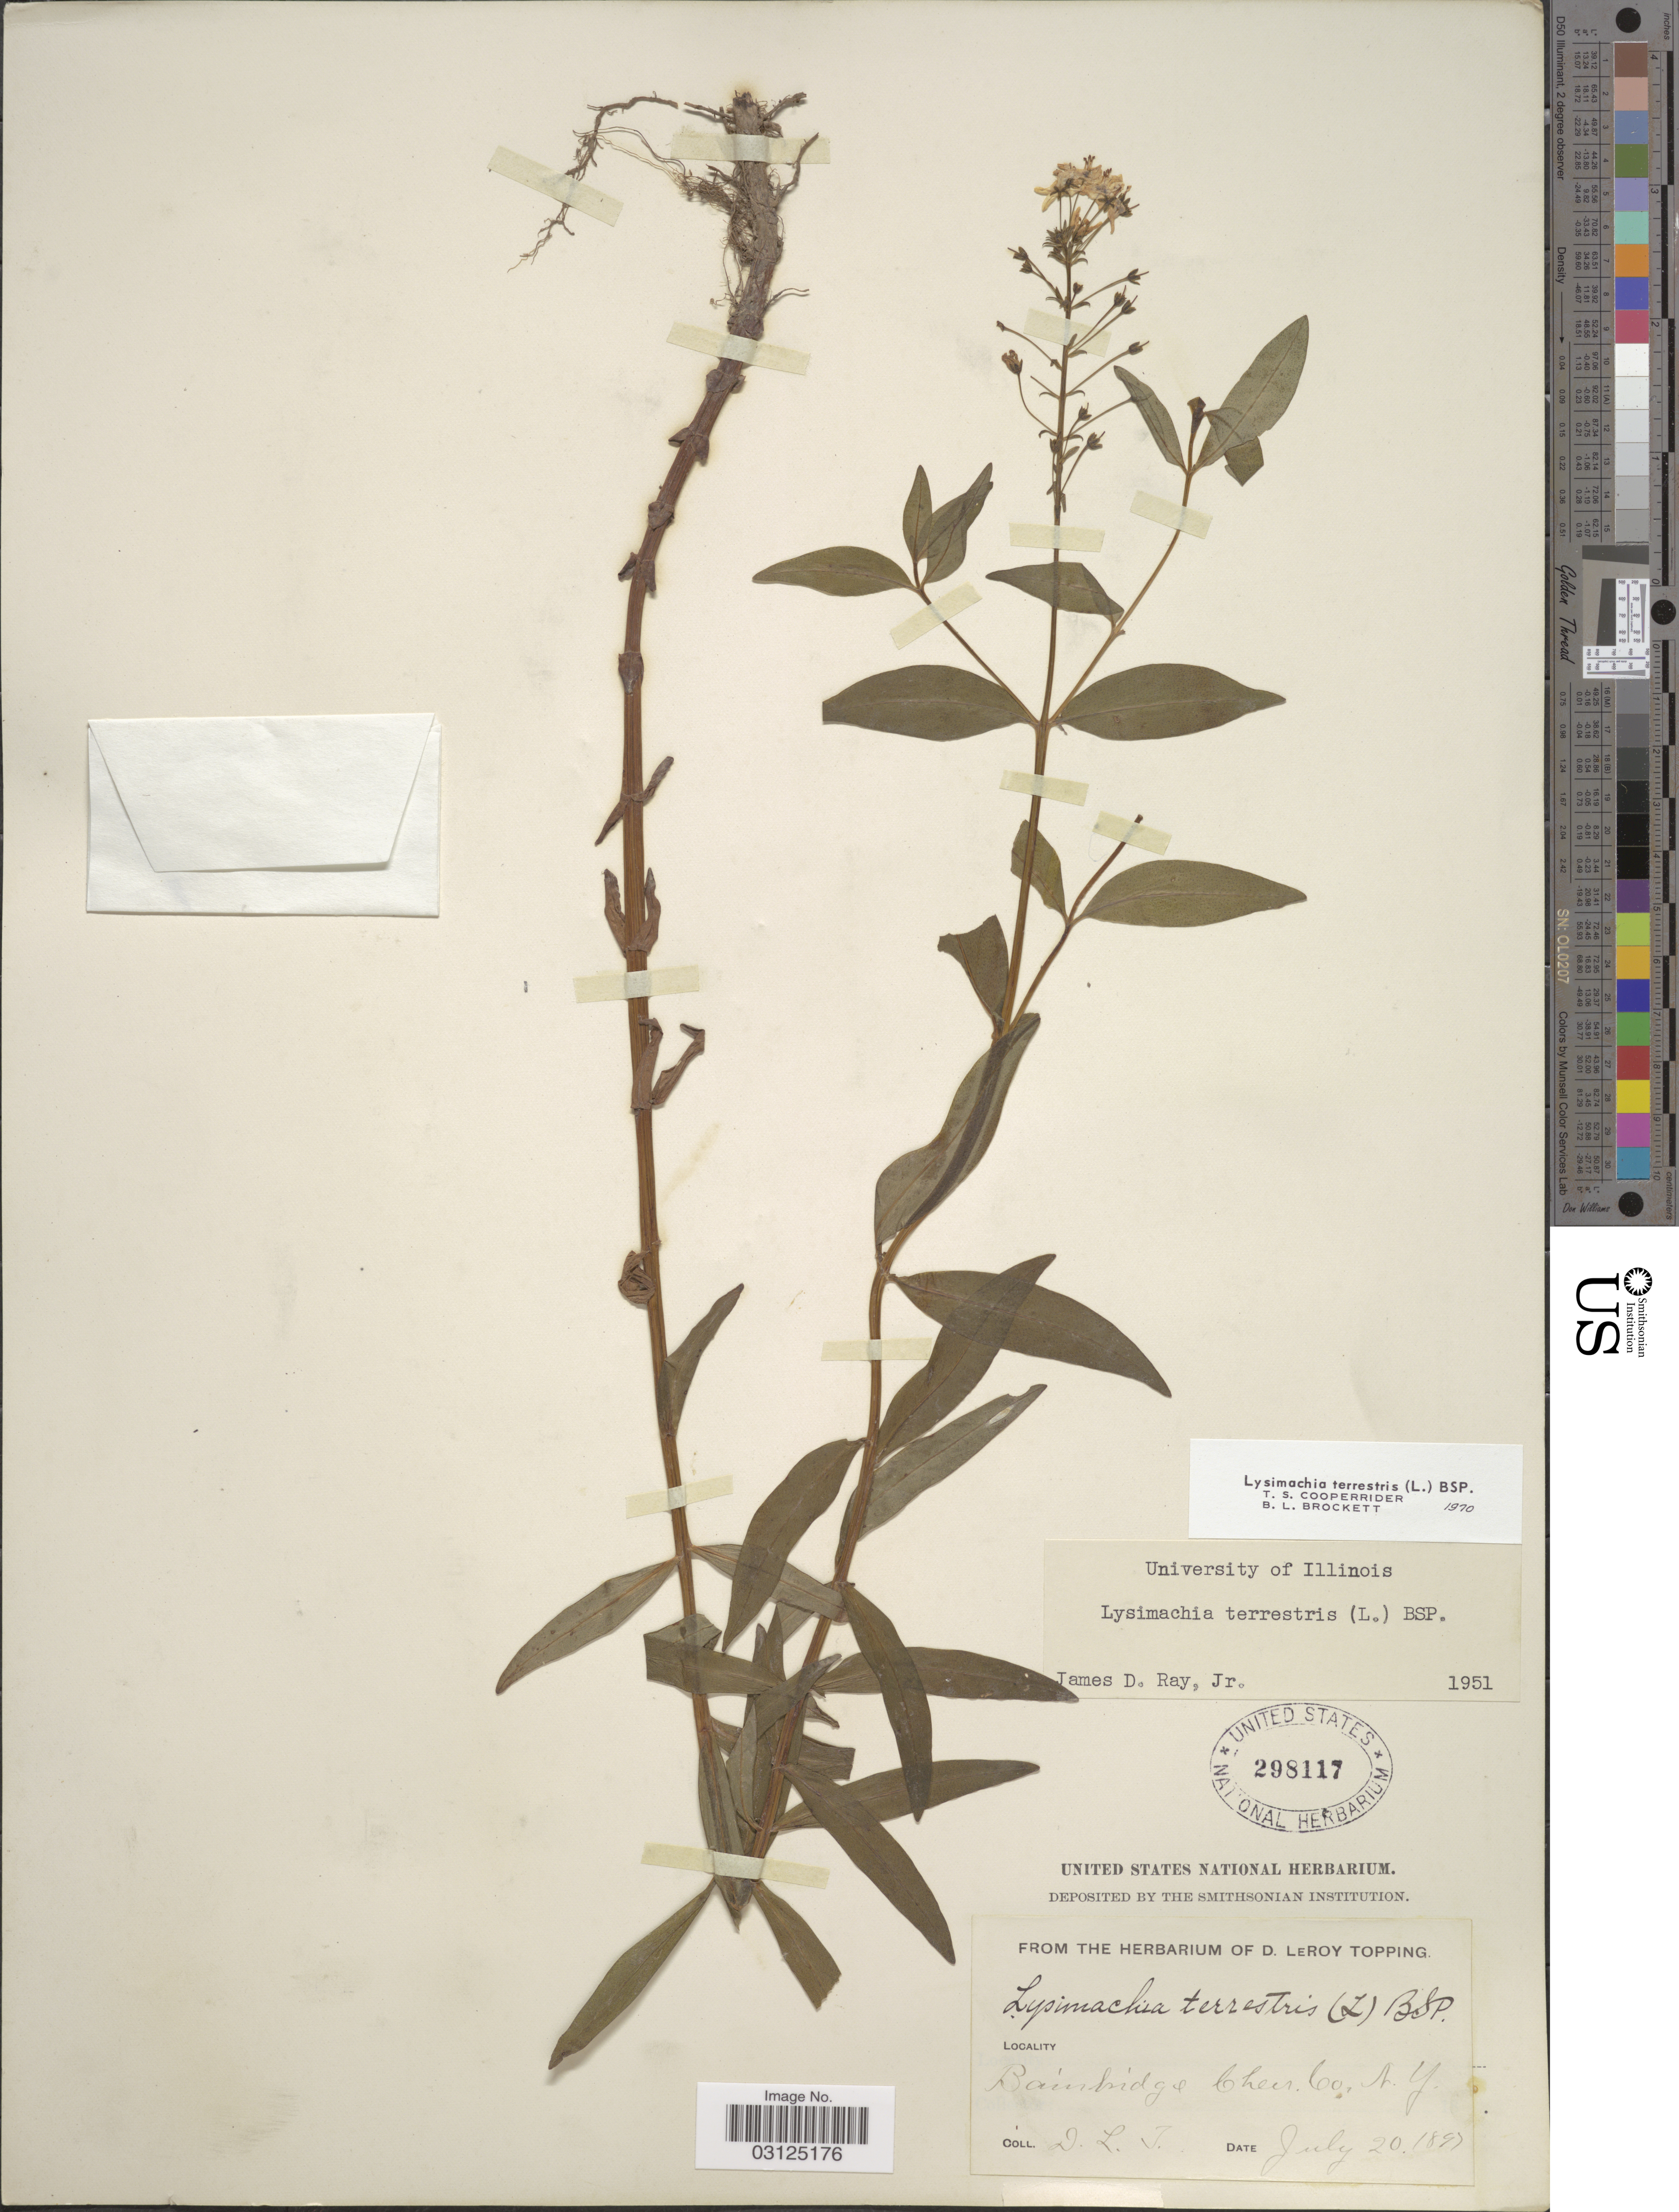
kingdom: Plantae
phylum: Tracheophyta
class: Magnoliopsida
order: Ericales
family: Primulaceae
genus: Lysimachia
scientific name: Lysimachia terrestris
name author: (L.) Britton, Stearns & Poggenb.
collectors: D. L. Topping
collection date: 1897-07-20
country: United States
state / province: New York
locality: Bainbridge, Chen. Co.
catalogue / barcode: US 298117